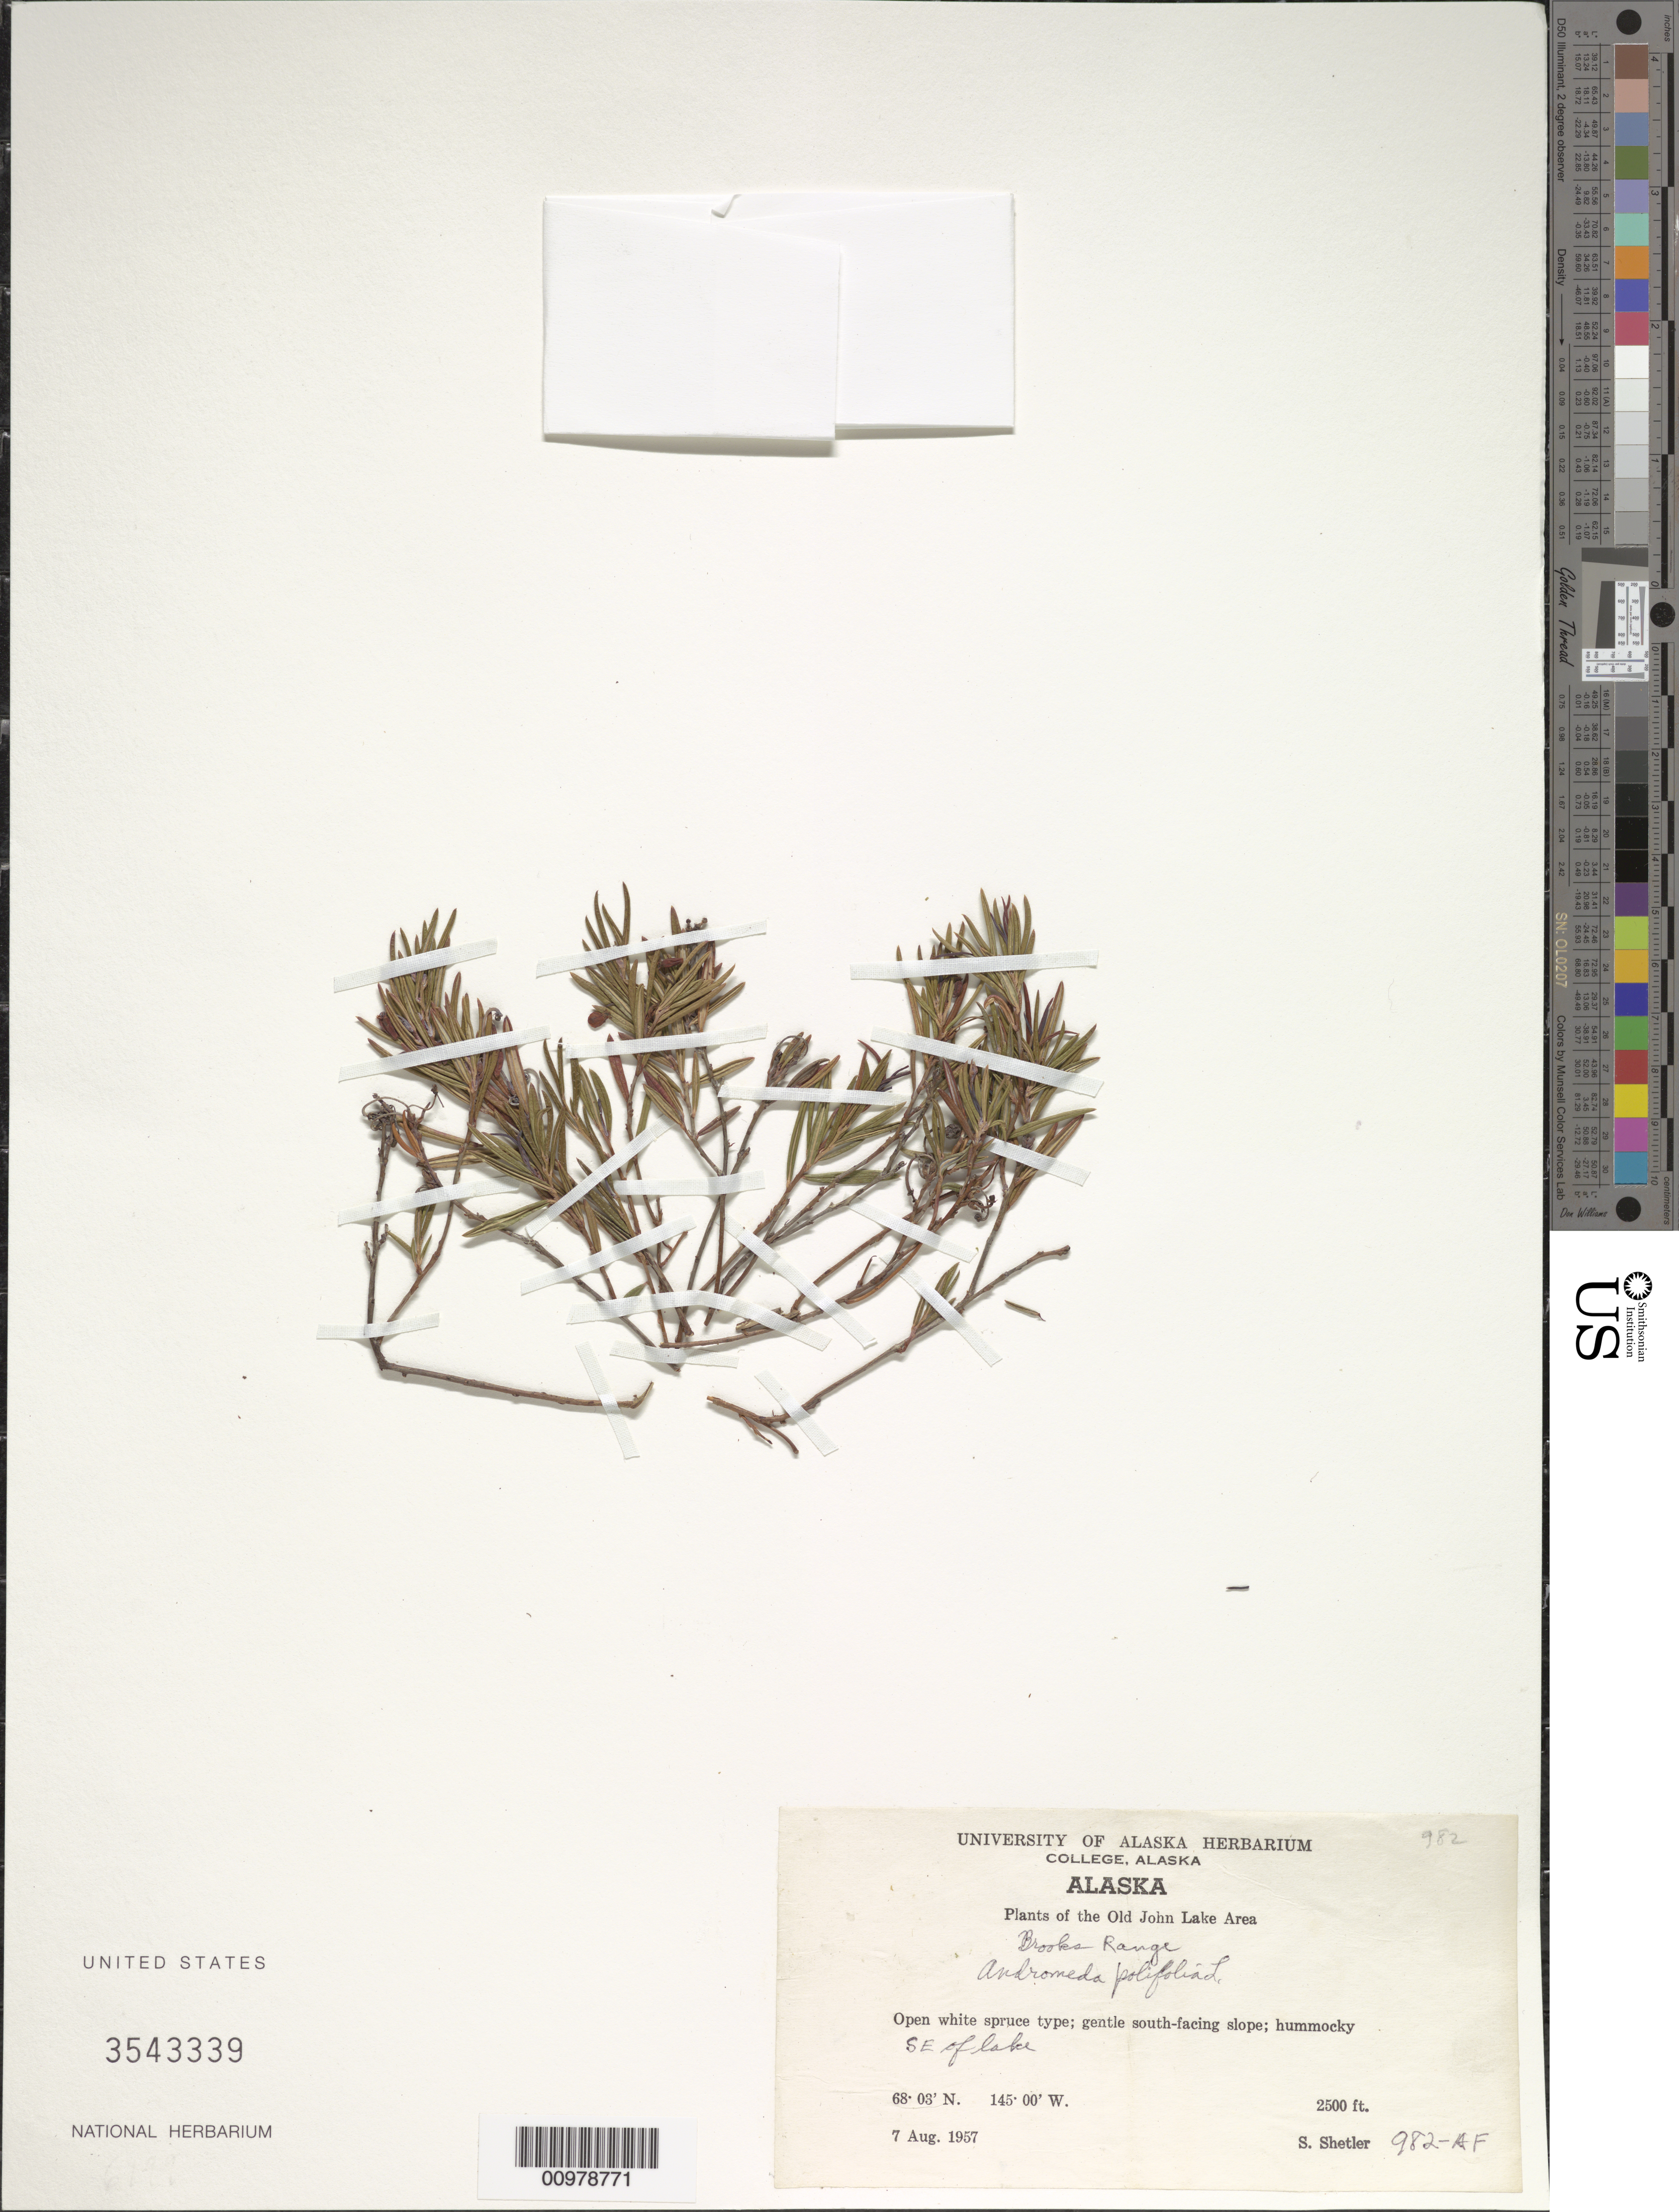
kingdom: Plantae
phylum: Tracheophyta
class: Magnoliopsida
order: Ericales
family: Ericaceae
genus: Andromeda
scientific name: Andromeda polifolia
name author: L.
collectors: S. Shetler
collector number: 982-AF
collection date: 1957-08-07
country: United States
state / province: Alaska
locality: Old John Lake Area. Brooke Range. SE of lake.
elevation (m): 762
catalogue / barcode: US 3543339